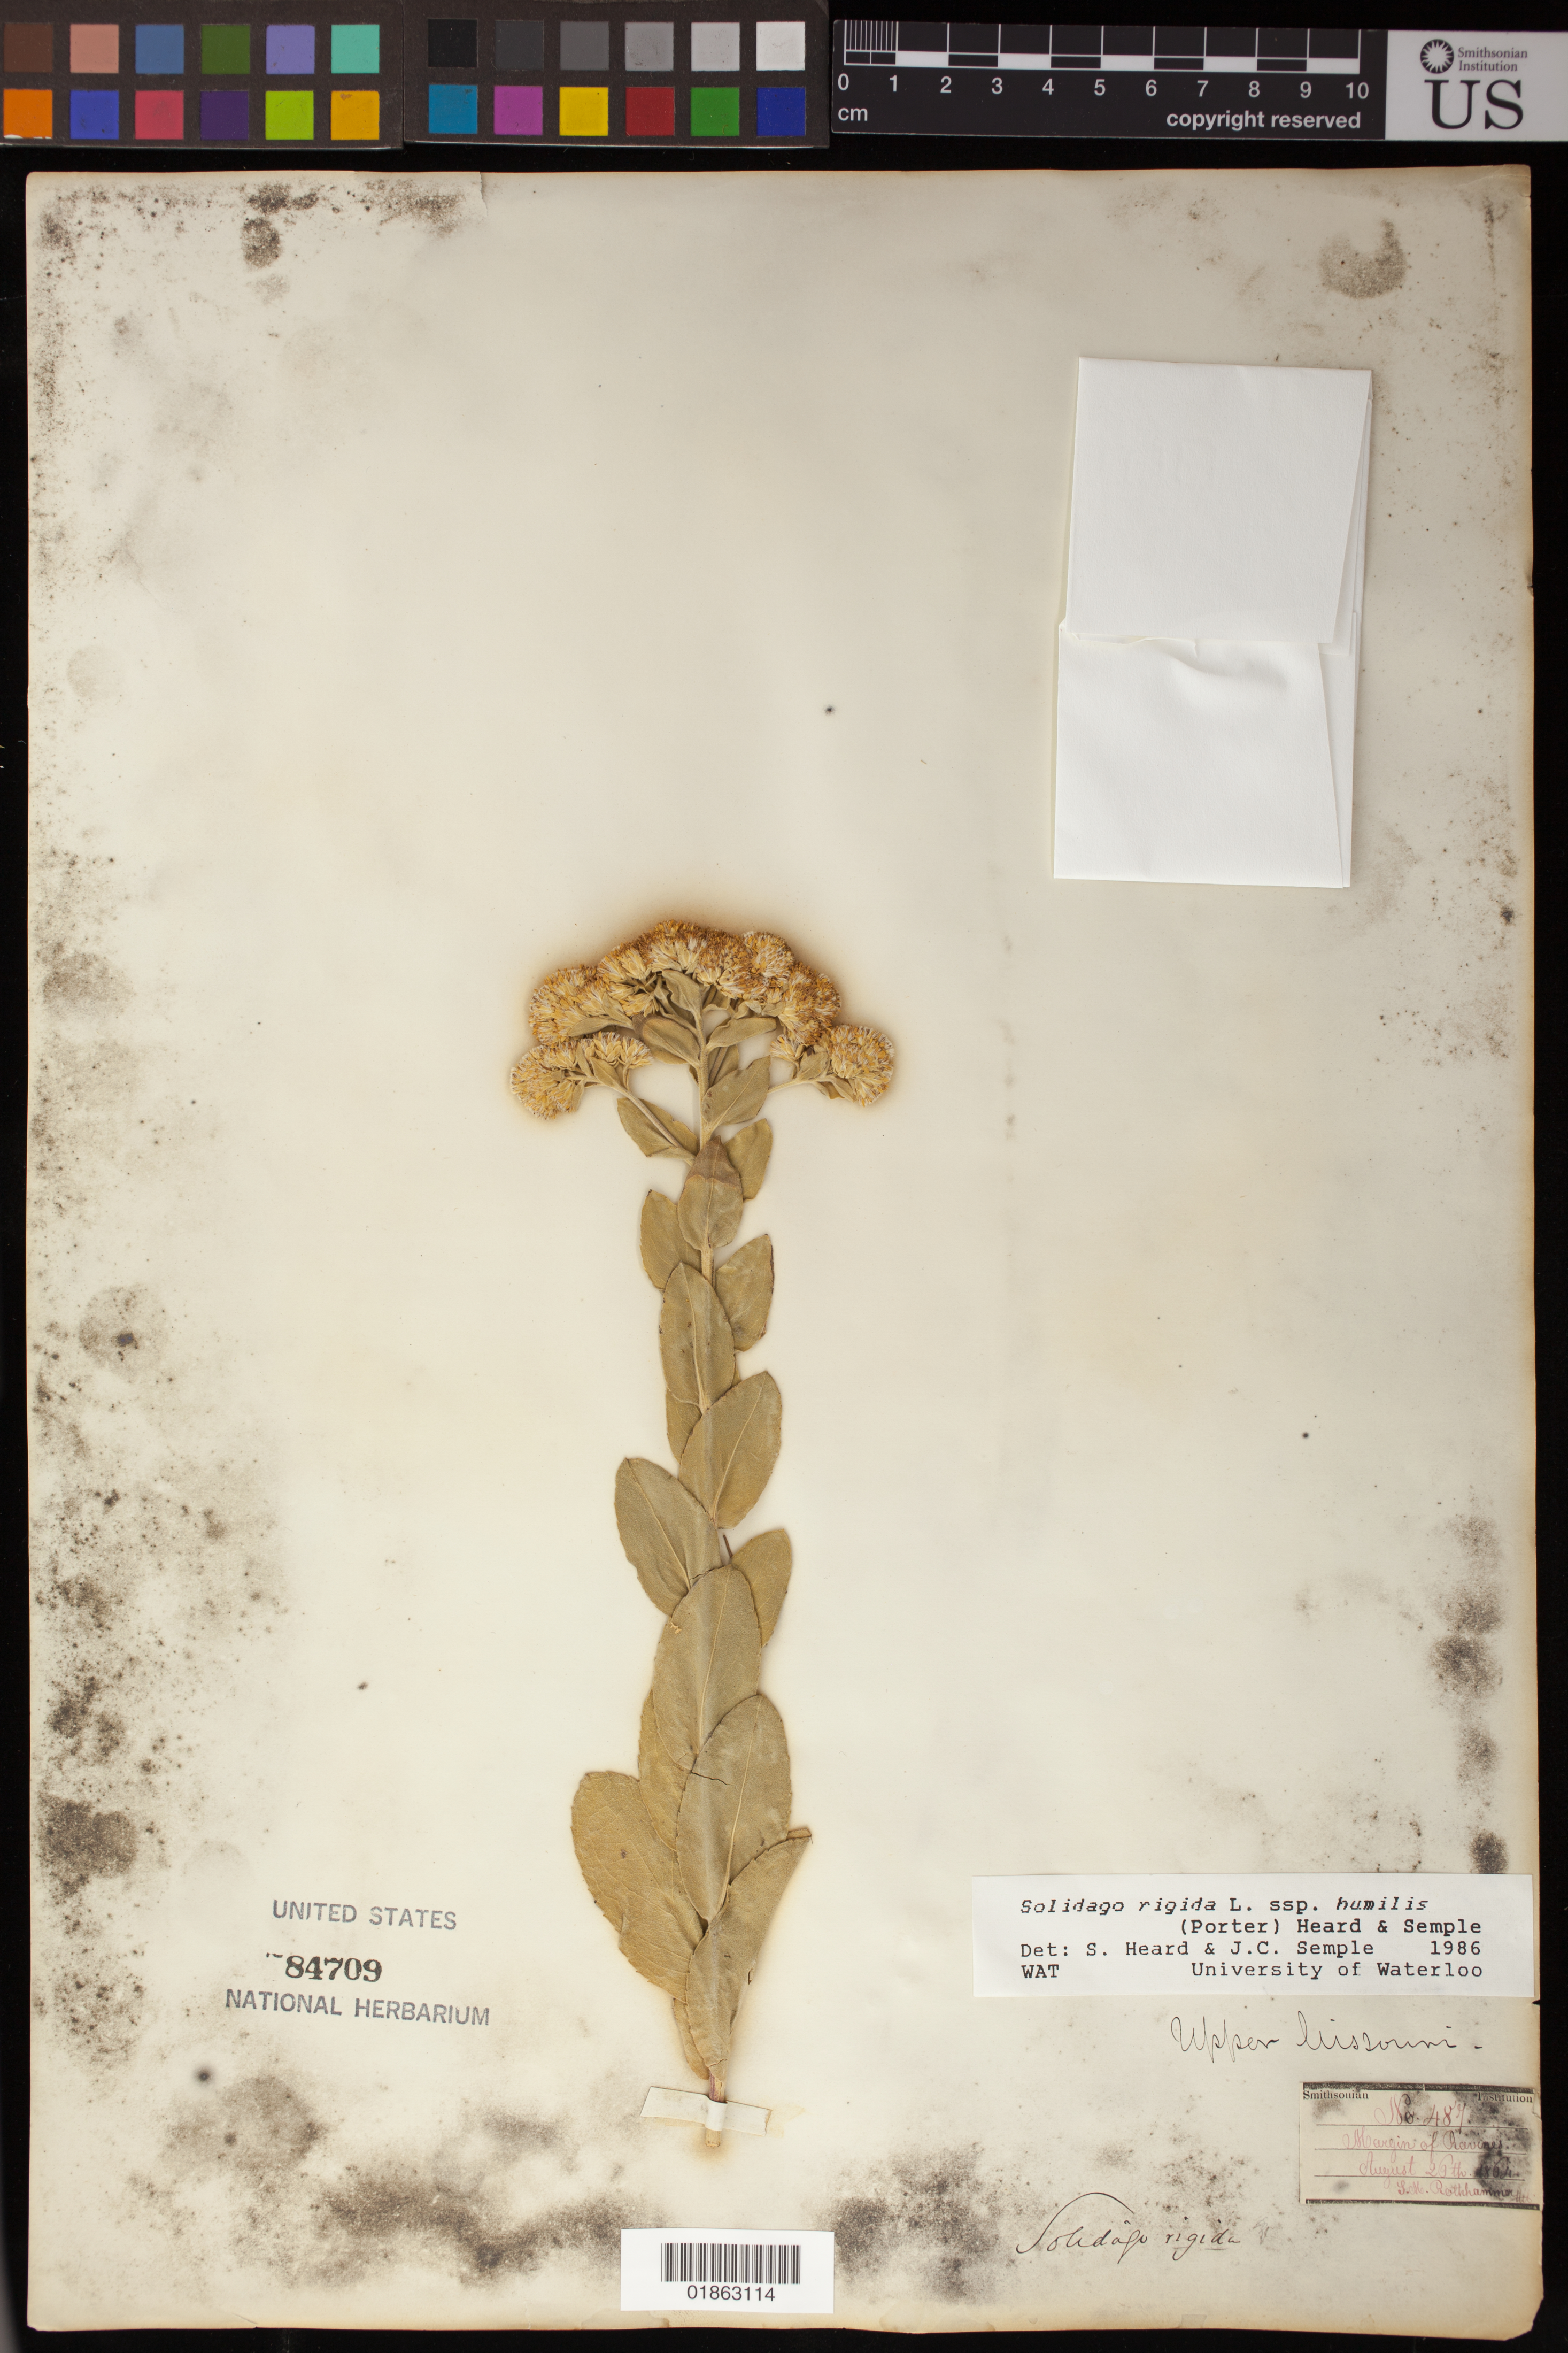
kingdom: Plantae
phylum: Tracheophyta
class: Magnoliopsida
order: Asterales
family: Asteraceae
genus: Solidago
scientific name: Solidago rigida subsp. humilis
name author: (Porter) S.B. Heard & Semple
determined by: Heard, S. B.; Semple, J. C.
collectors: S. Rothhammer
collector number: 487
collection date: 1864-08-26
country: United States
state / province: Missouri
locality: Margin of Ravines, Upper Missouri.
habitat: Margin of ravines.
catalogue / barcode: US 84709